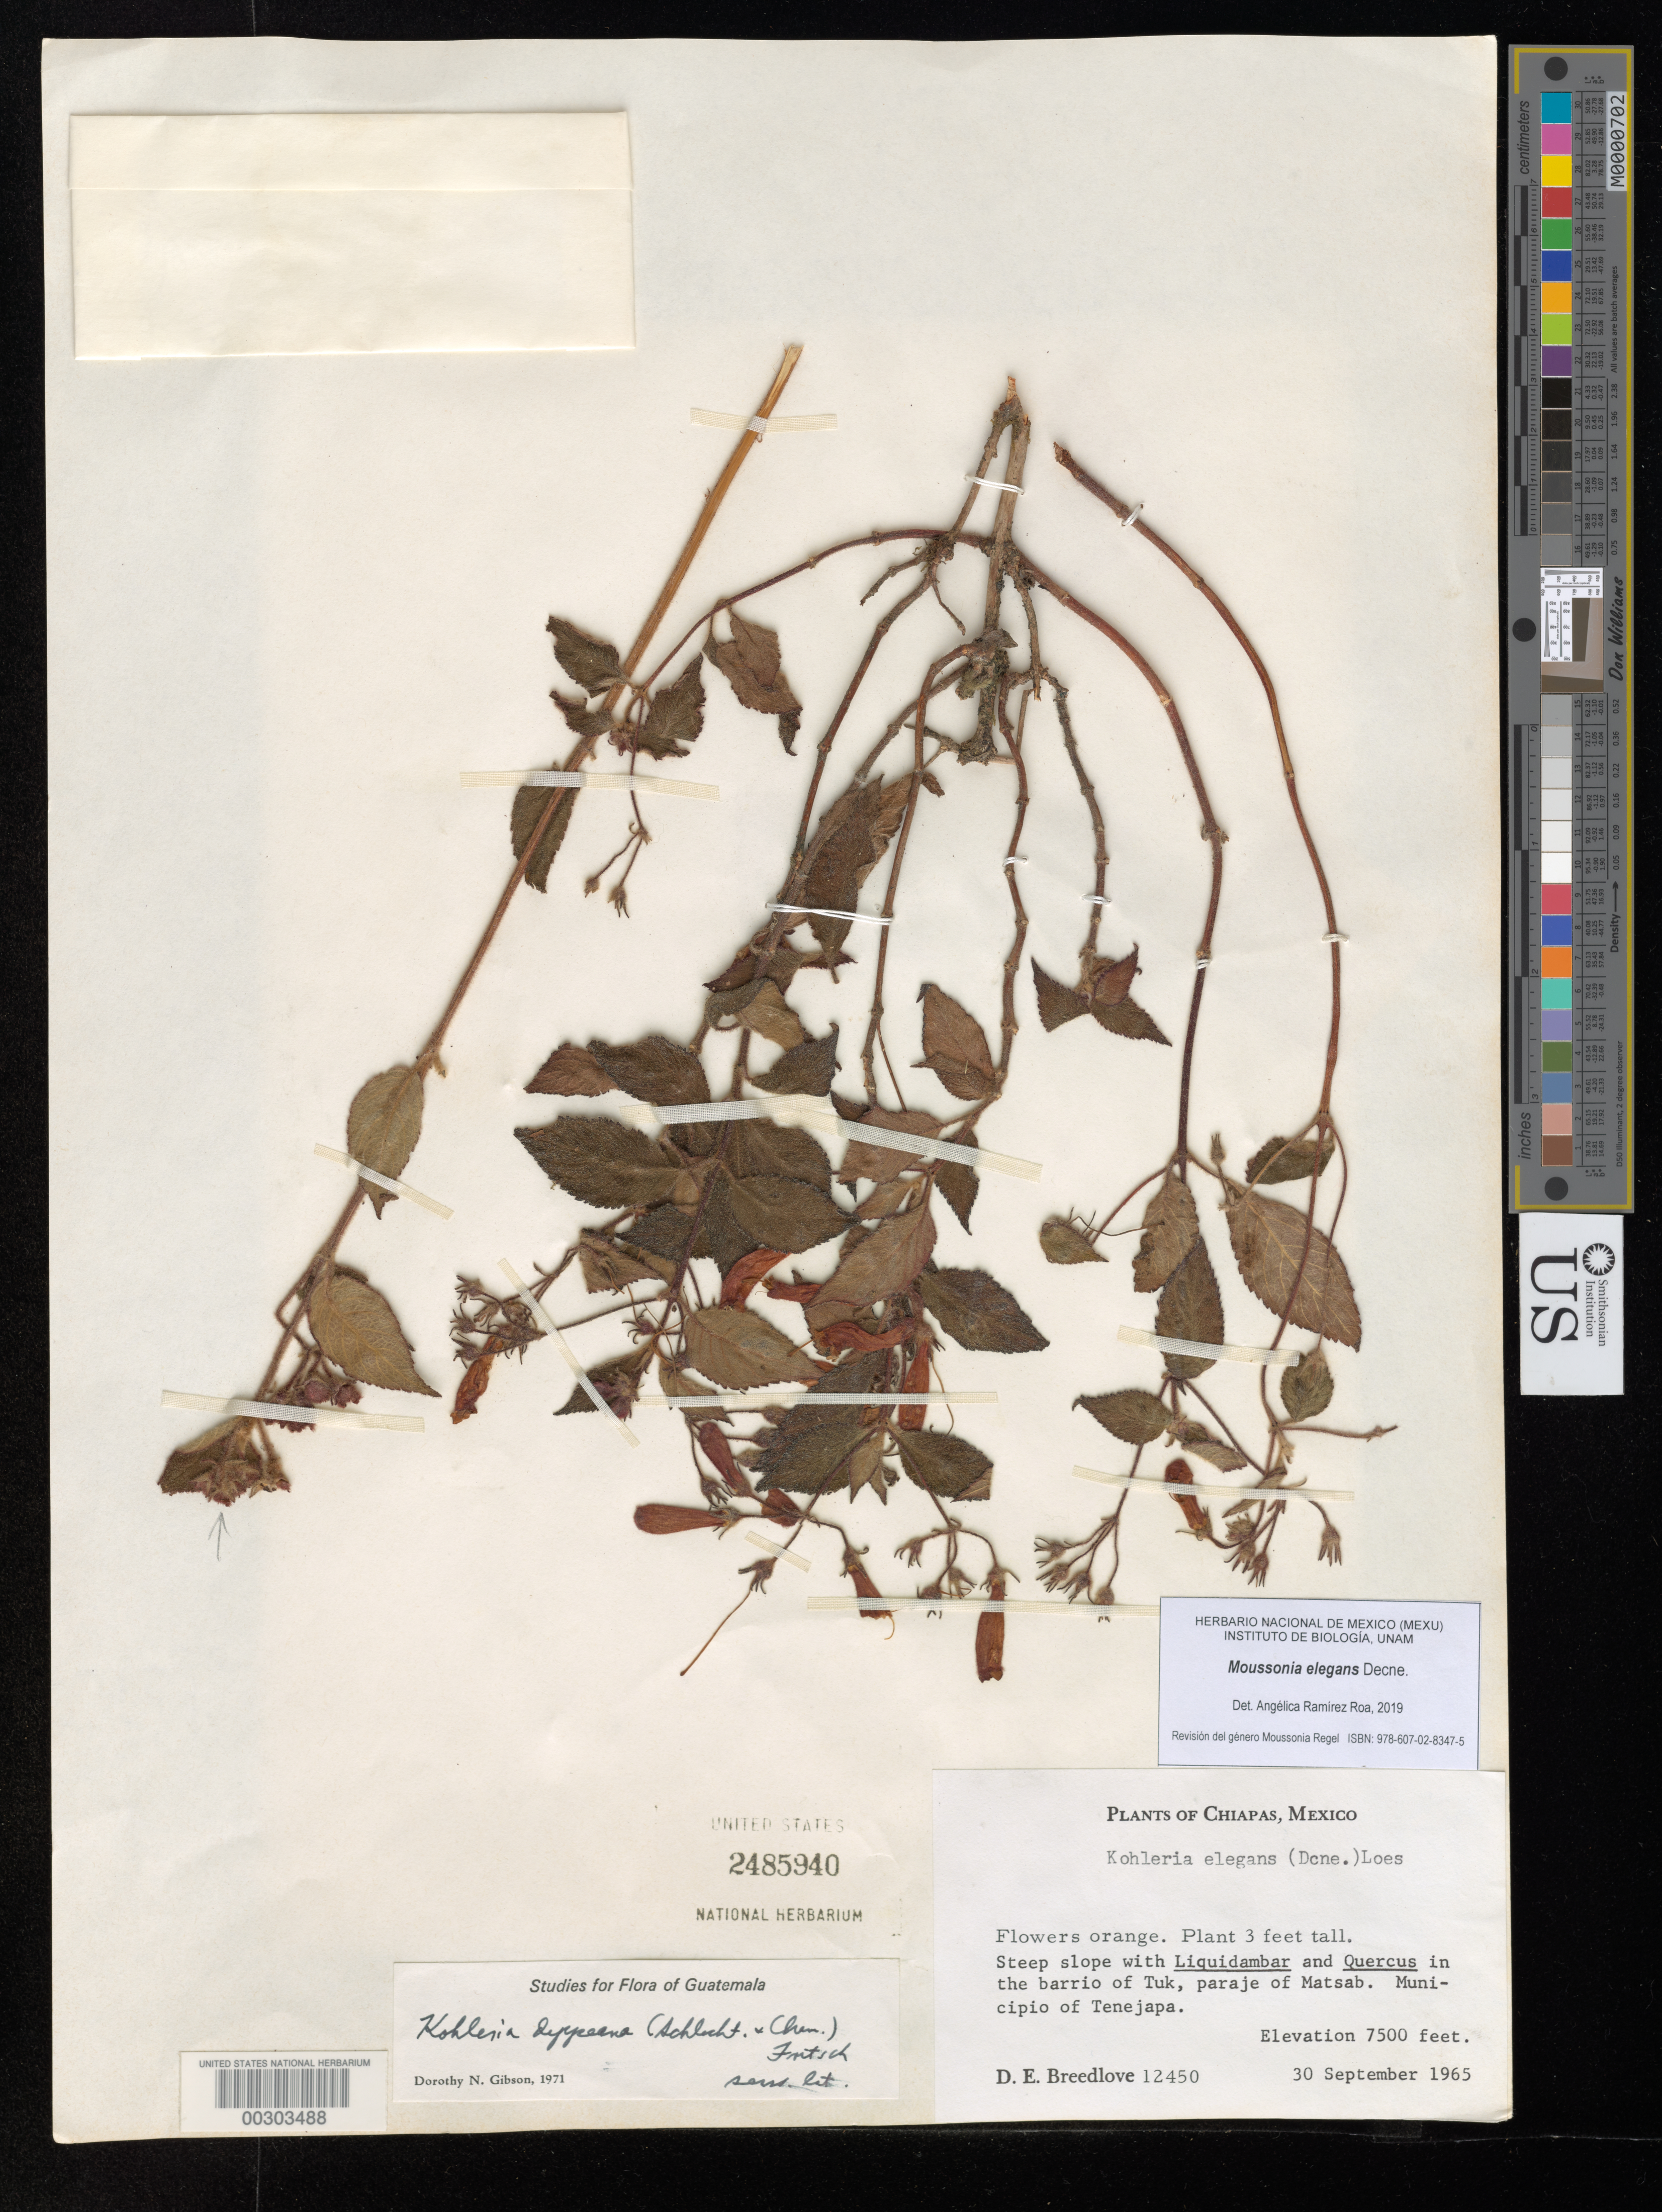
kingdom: Plantae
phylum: Tracheophyta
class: Magnoliopsida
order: Lamiales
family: Gesneriaceae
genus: Moussonia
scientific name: Moussonia elegans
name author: Decne.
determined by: Ramírez-Roa, A.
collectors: D. E. Breedlove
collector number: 12450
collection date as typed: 30 Sep 1965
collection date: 1965-09-30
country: Mexico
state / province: Chiapas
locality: In the barrio of Tuk, Paraje of Matsab, Mpio. of Tenejapa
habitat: Steep slope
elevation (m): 2286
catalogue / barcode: US 2485940